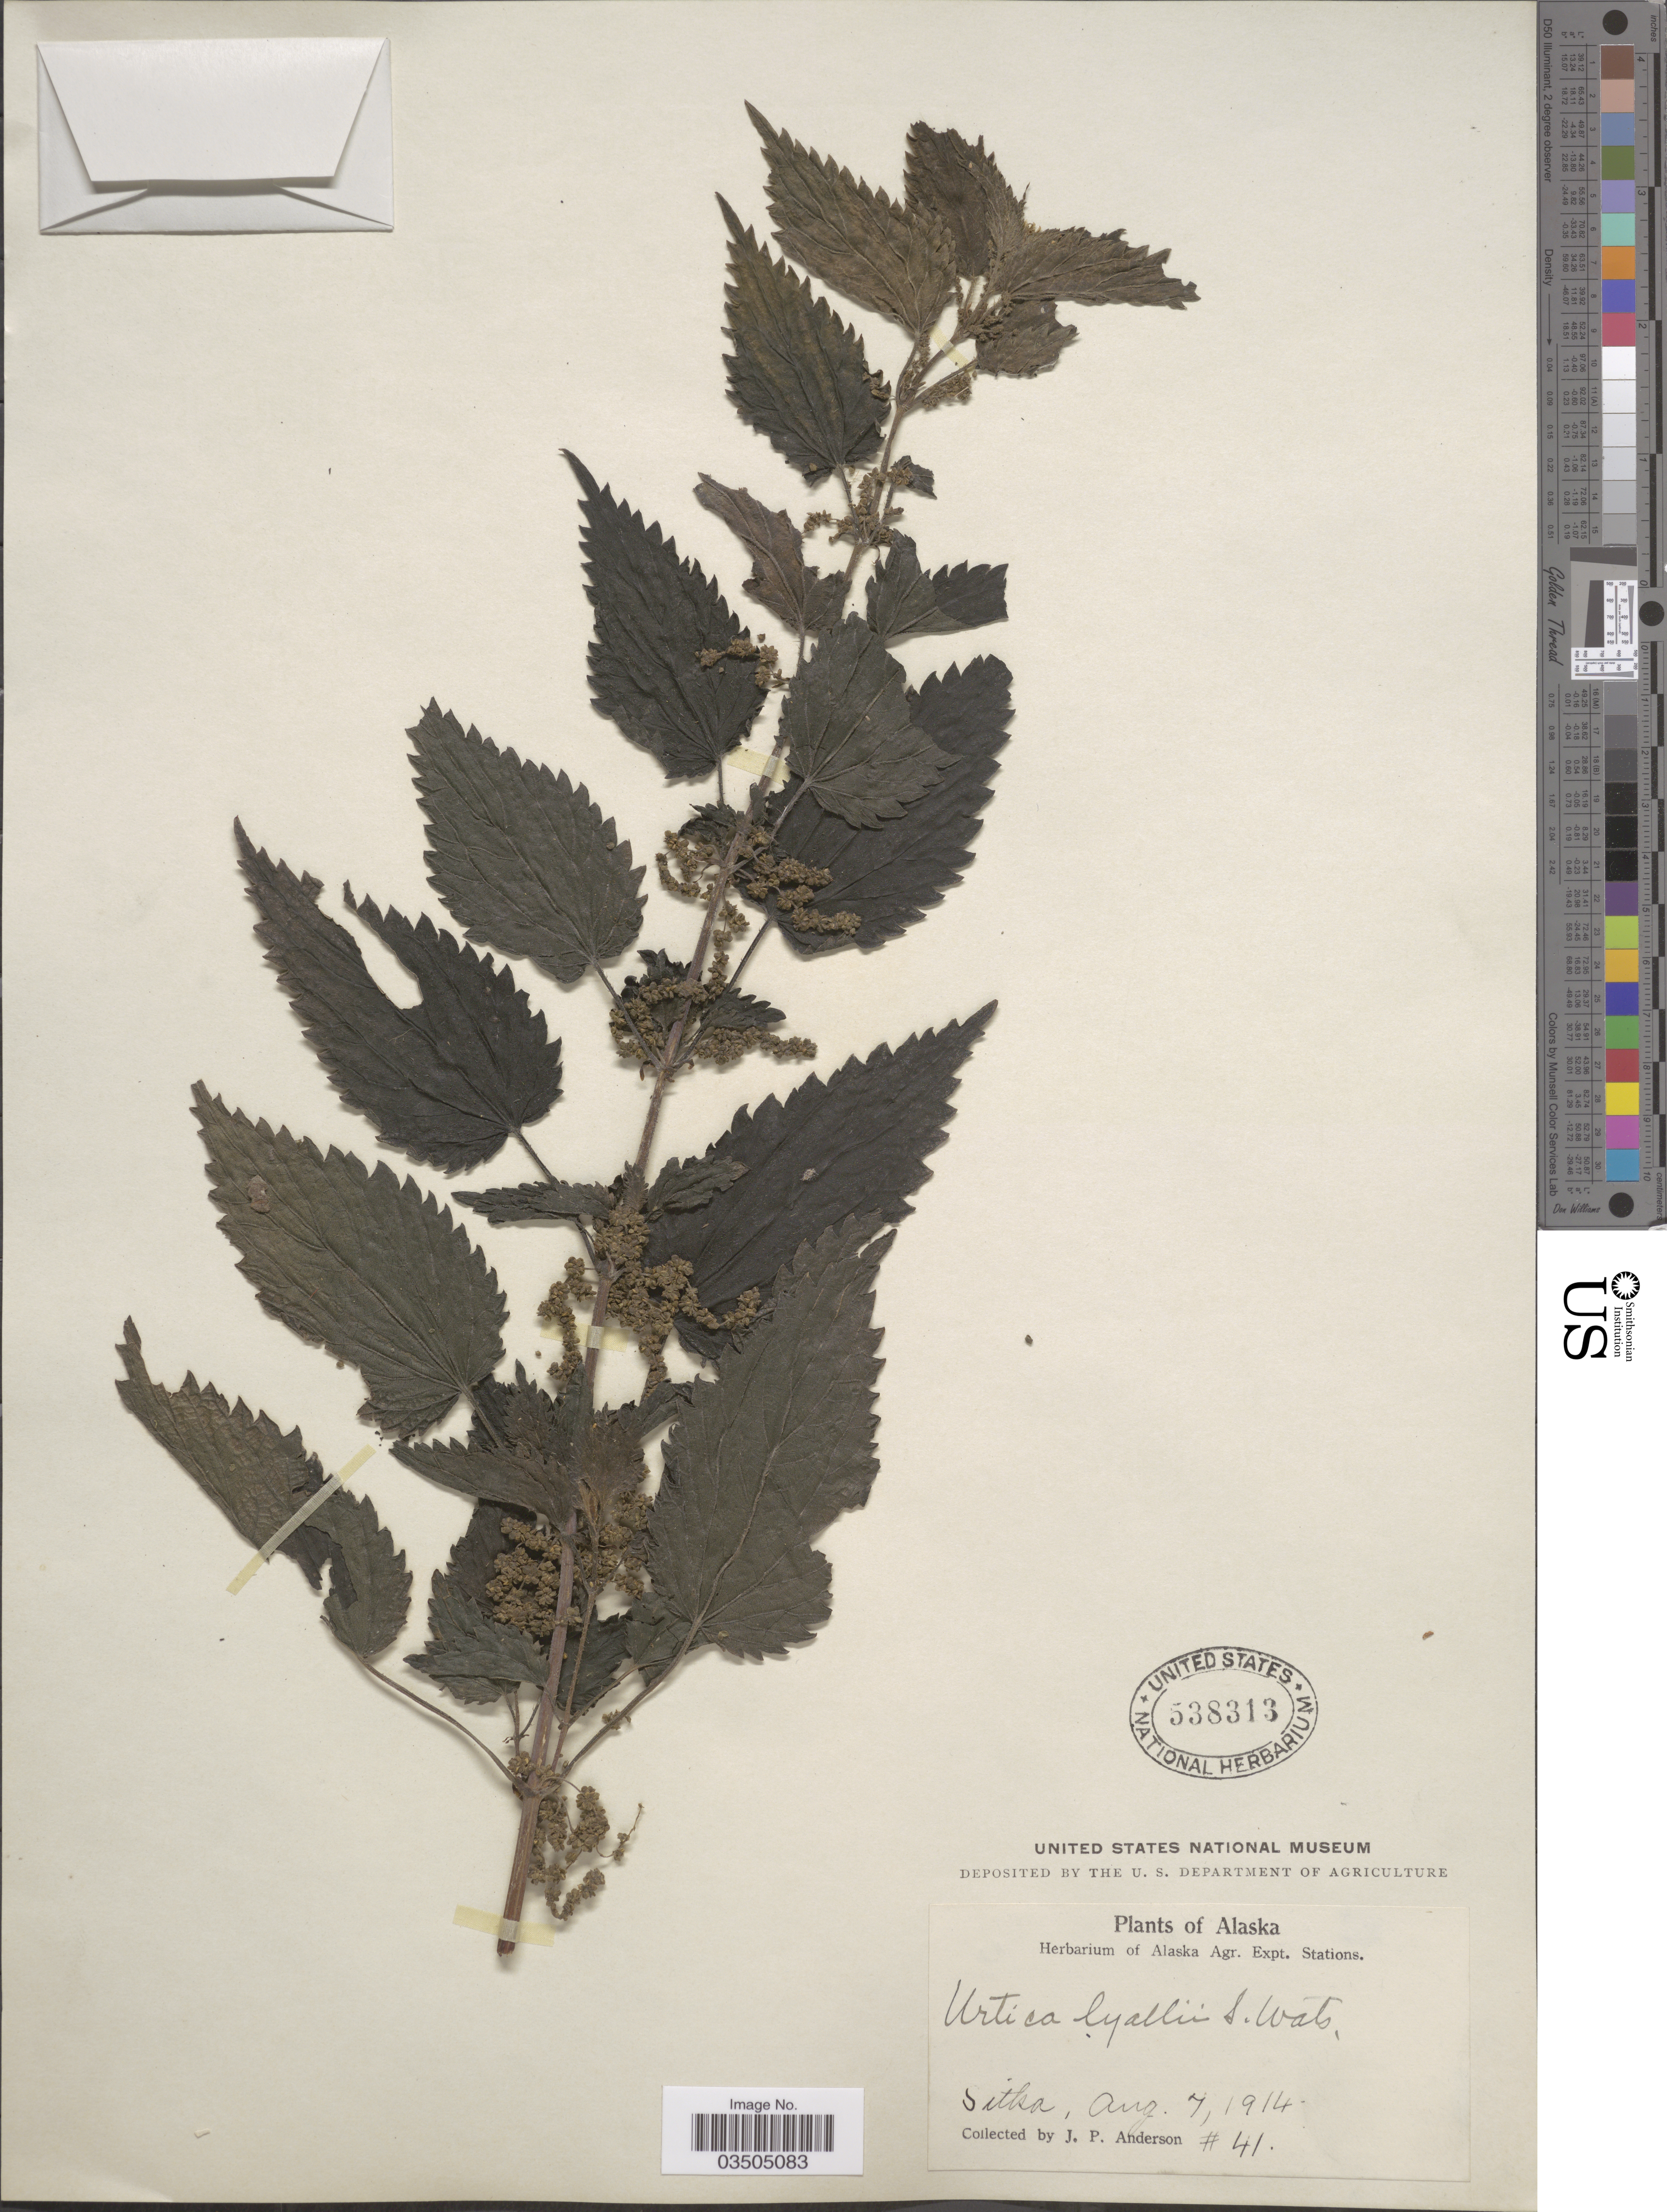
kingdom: Plantae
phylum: Tracheophyta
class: Magnoliopsida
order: Rosales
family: Urticaceae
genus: Urtica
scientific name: Urtica dioica subsp. gracilis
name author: L.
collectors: J. P. Anderson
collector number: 41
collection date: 1914-08-07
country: United States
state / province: Alaska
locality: Sitka.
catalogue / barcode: US 538313